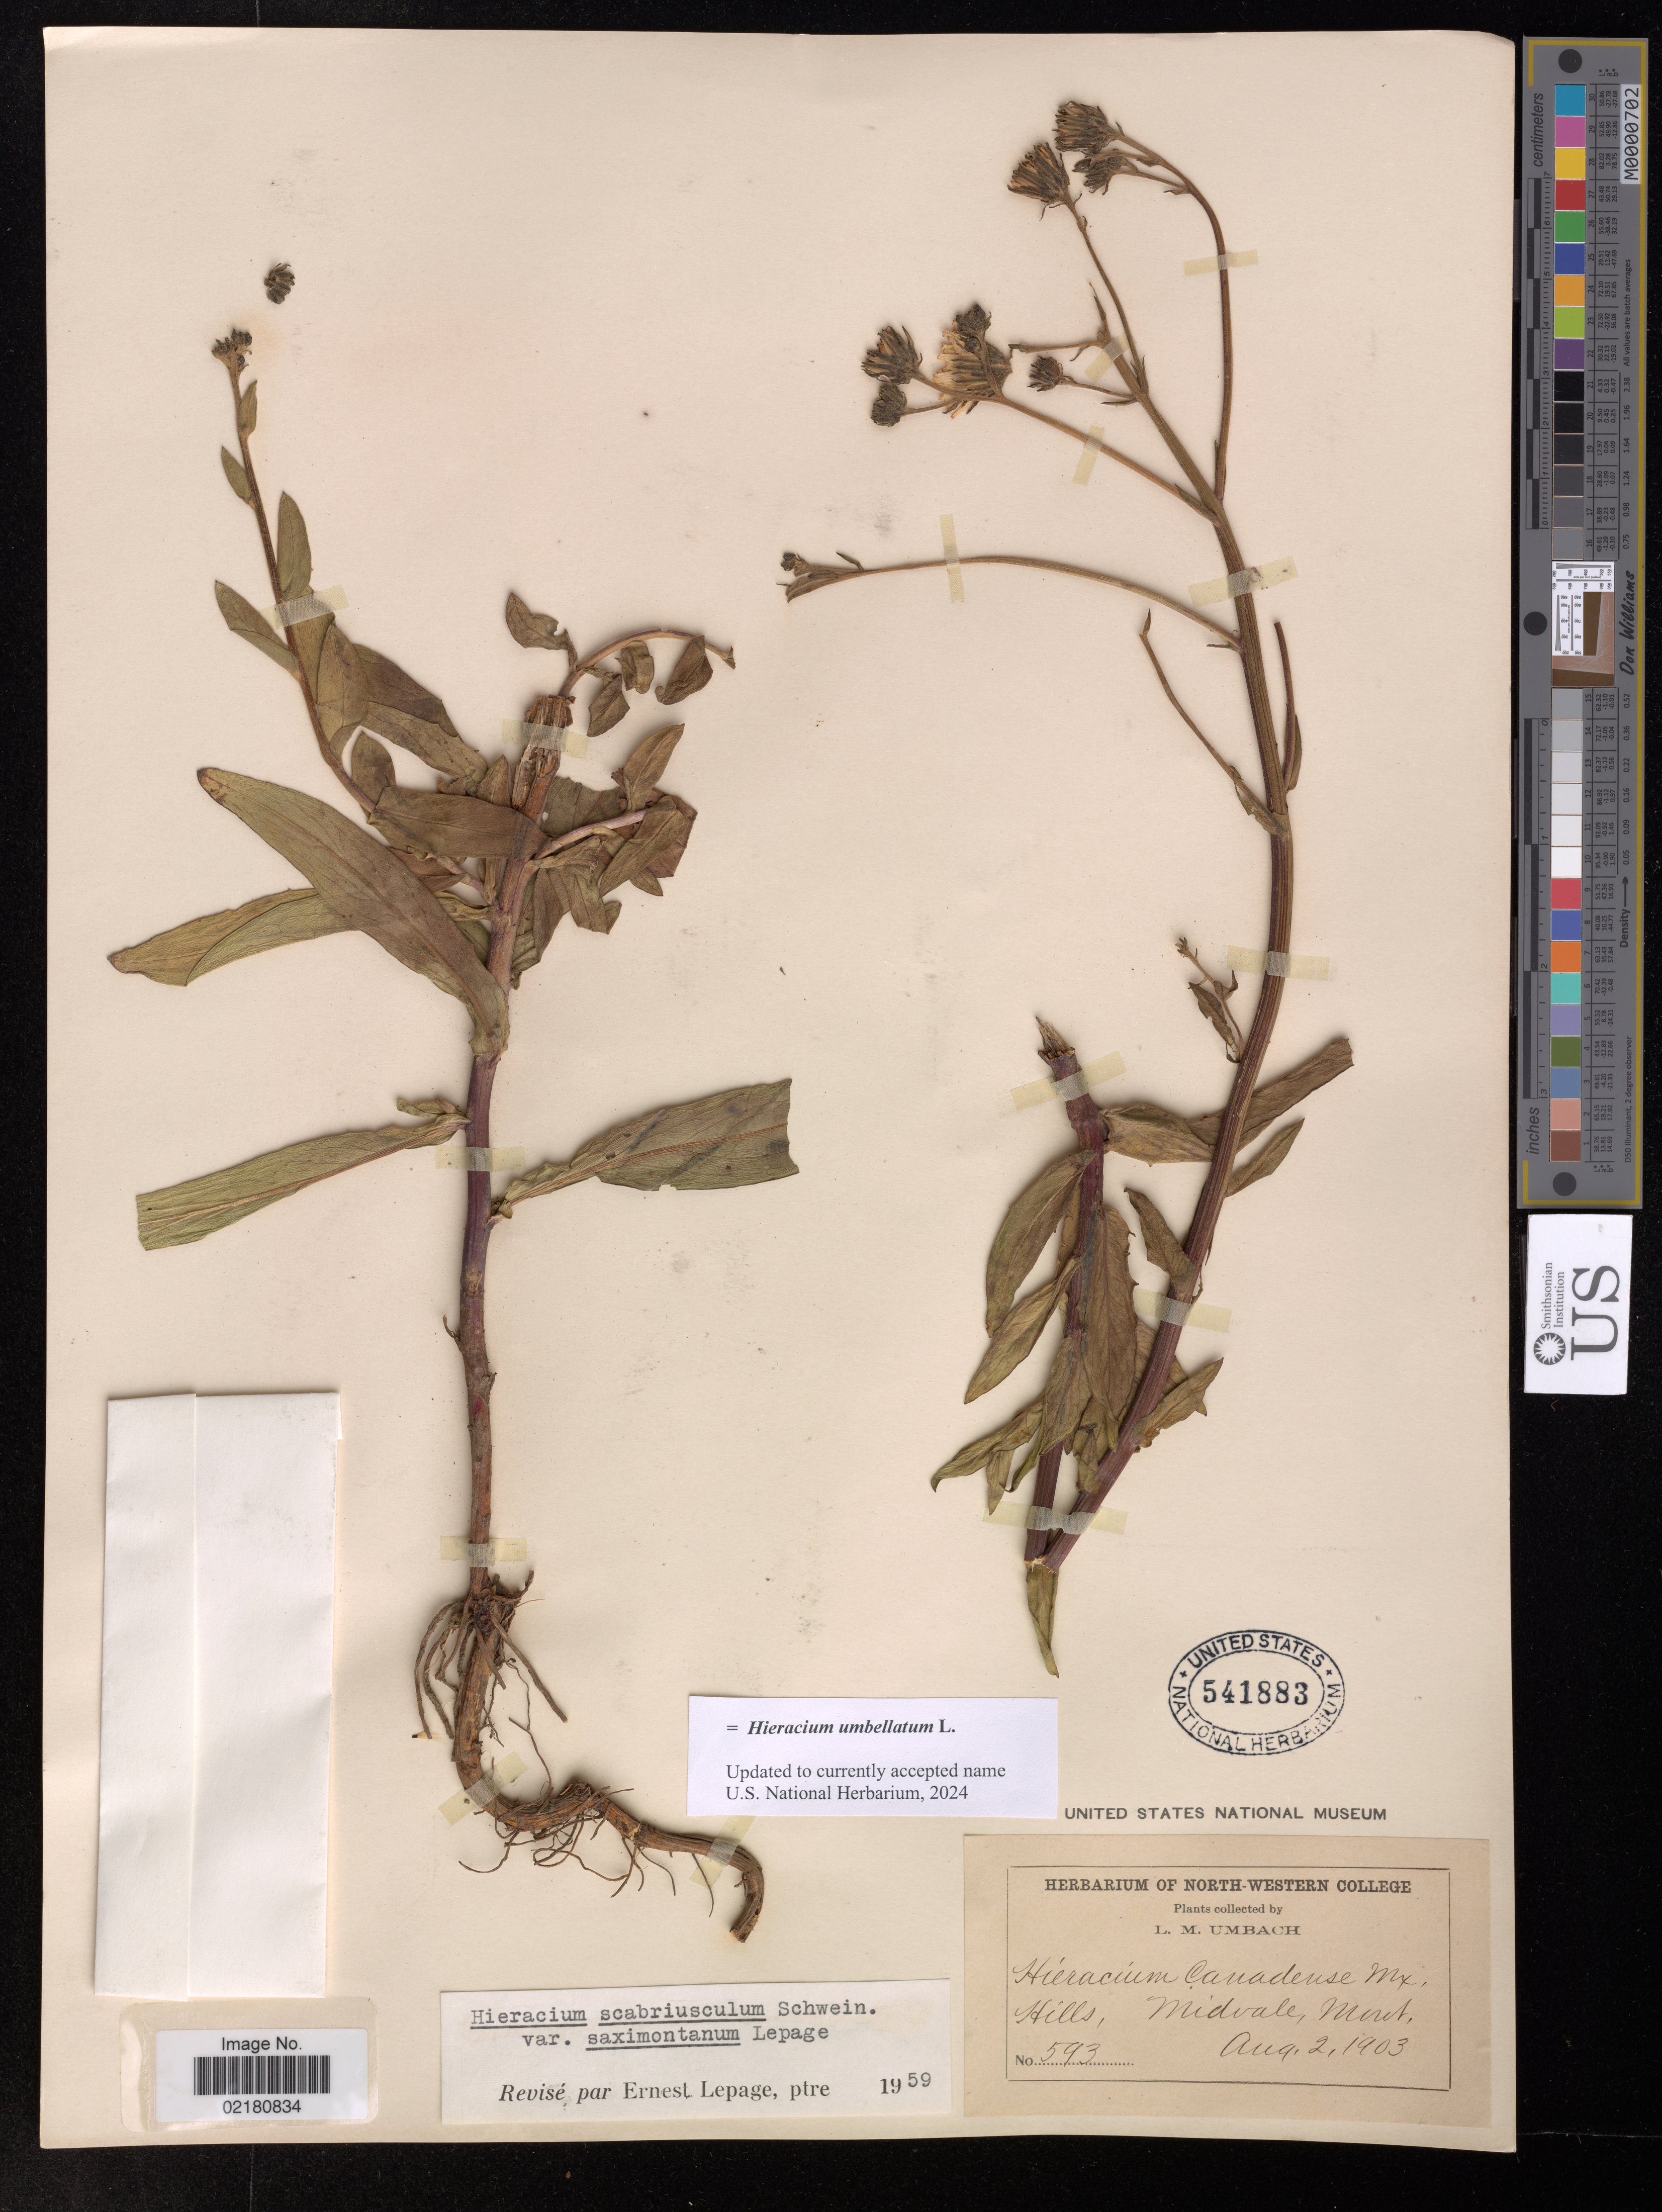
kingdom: Plantae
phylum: Tracheophyta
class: Magnoliopsida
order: Asterales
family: Asteraceae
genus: Hieracium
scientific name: Hieracium umbellatum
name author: L.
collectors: L. M. Umbach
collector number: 593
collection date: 1903-08-02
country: United States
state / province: Montana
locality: Hills, Midvale,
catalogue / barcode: US 541883